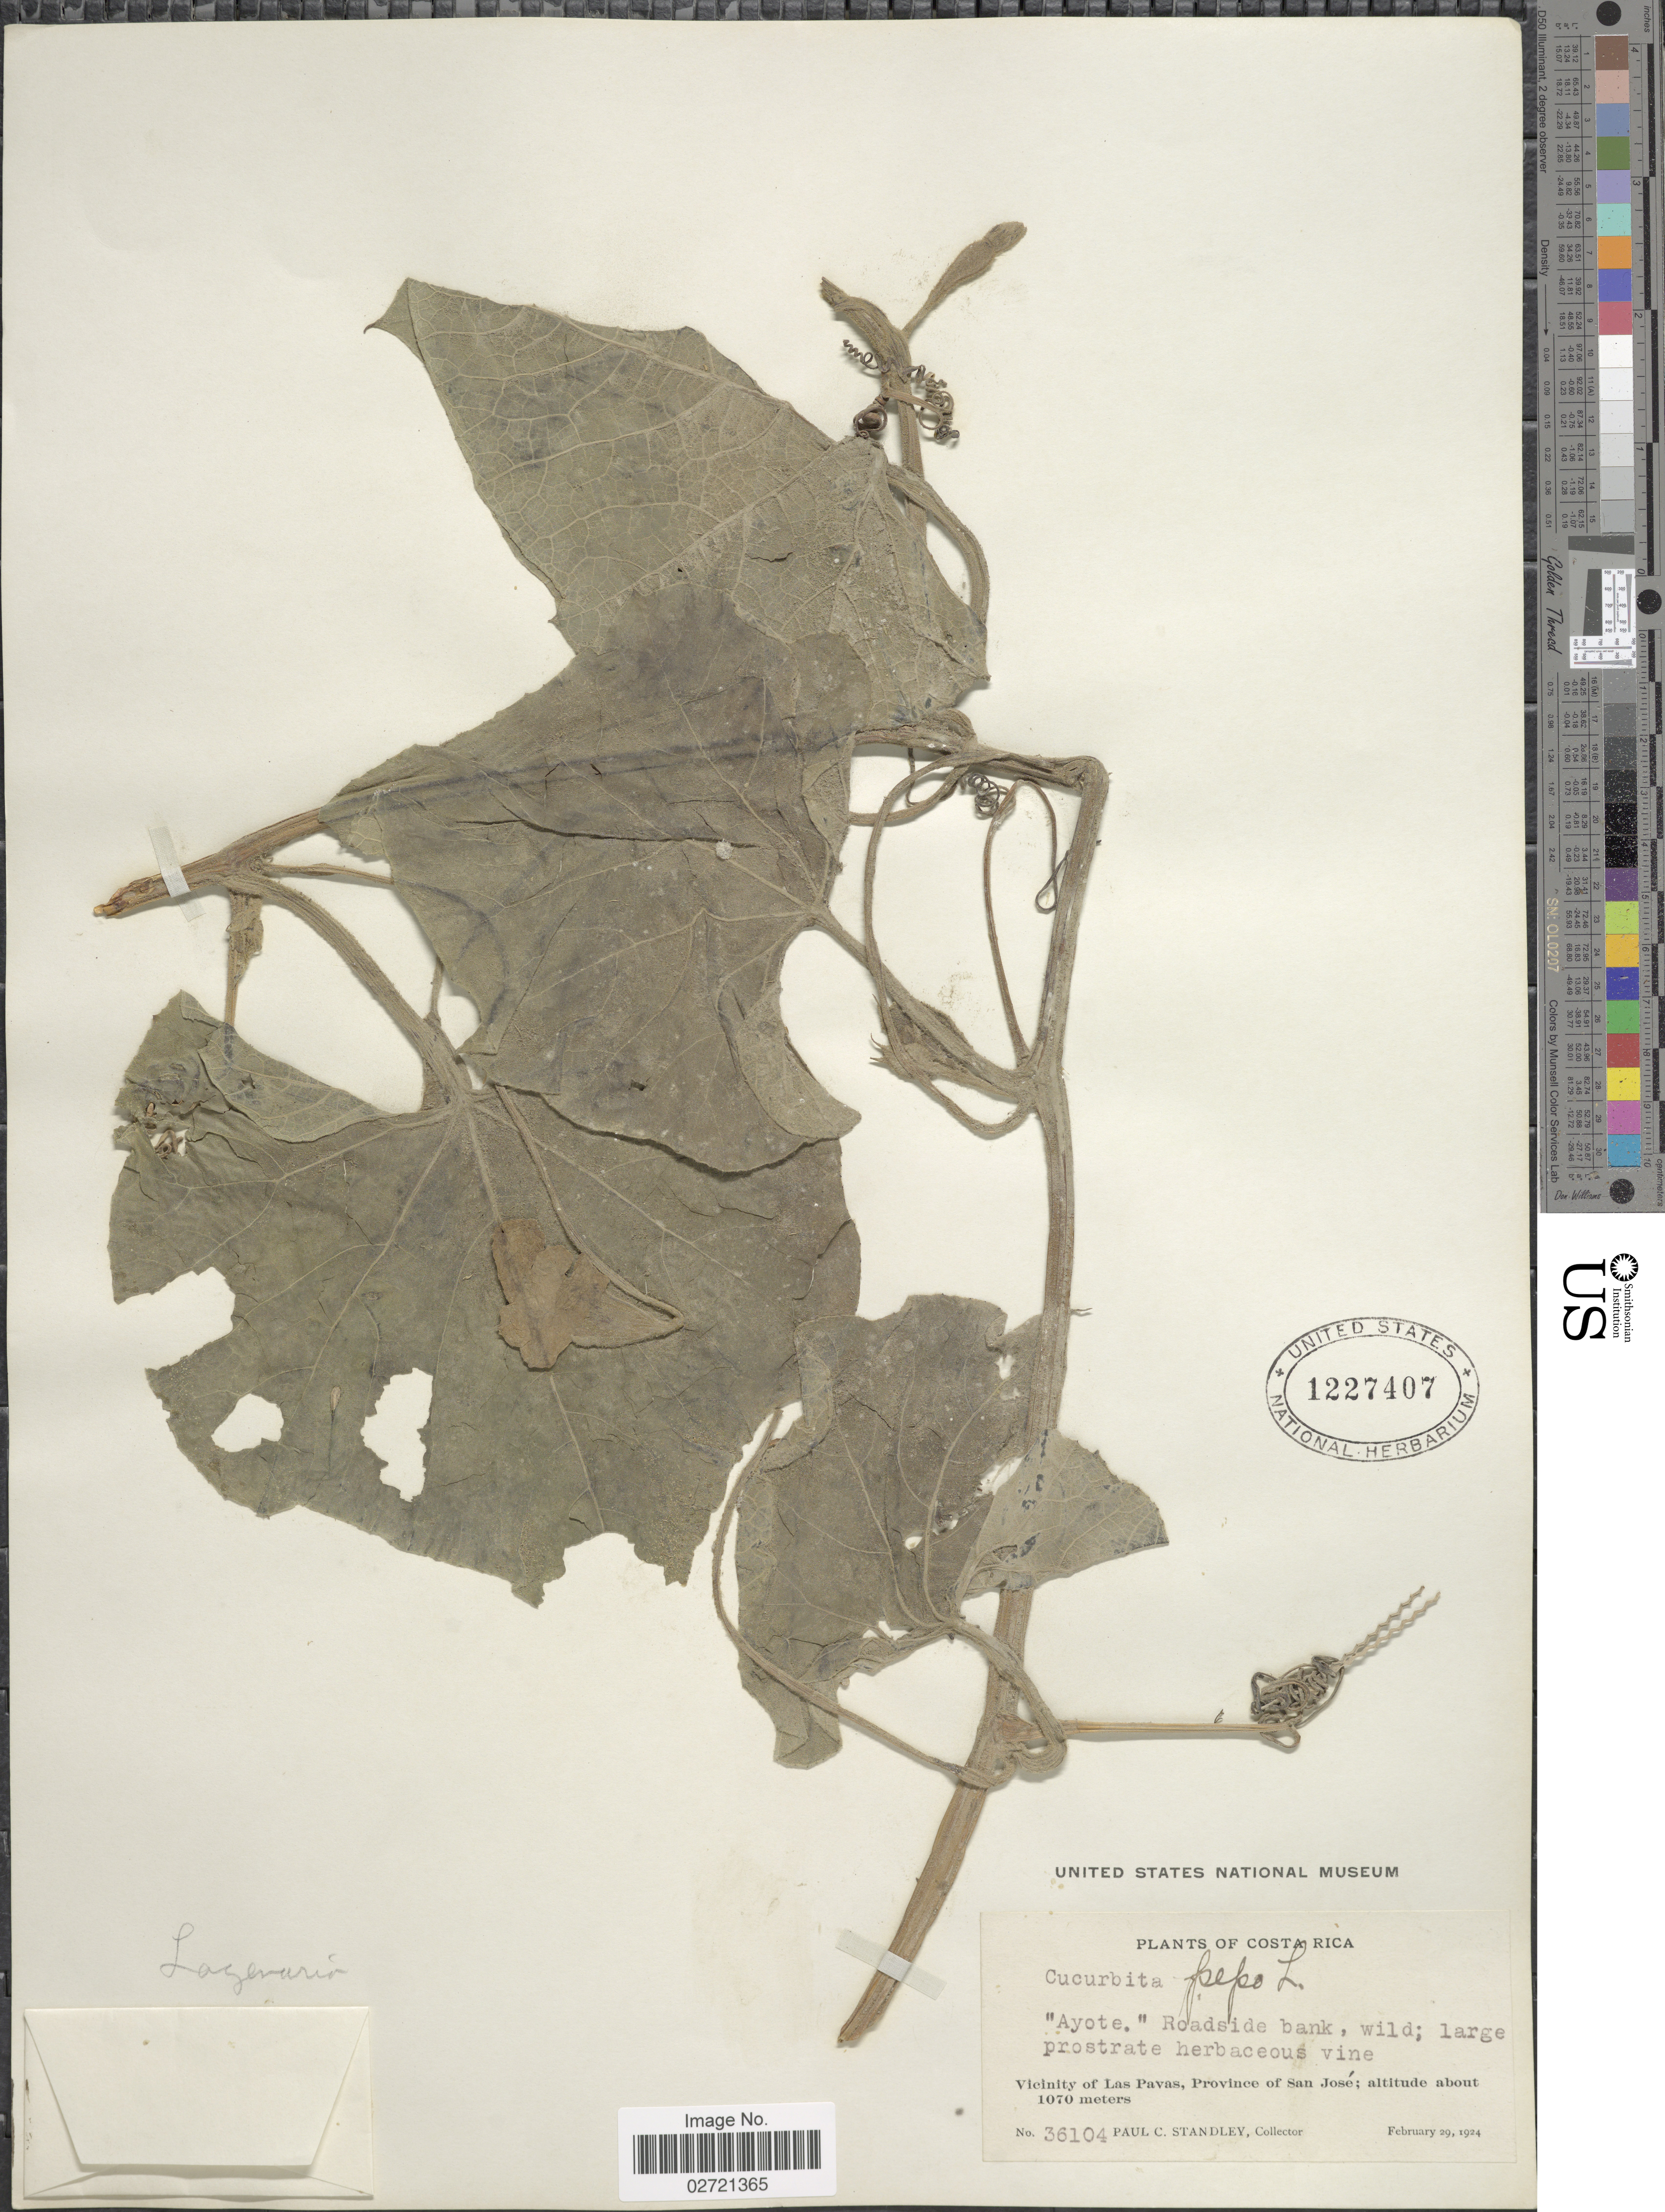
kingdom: Plantae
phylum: Tracheophyta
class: Magnoliopsida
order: Cucurbitales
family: Cucurbitaceae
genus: Lagenaria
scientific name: Lagenaria siceraria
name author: (Molina) Standl.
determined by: Nee, Michael H.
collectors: P. C. Standley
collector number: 36104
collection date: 1924-02-29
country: Costa Rica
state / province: San José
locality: Vicinity of Las Pavas, Province of San Jose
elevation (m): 1070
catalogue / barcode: US 1227407